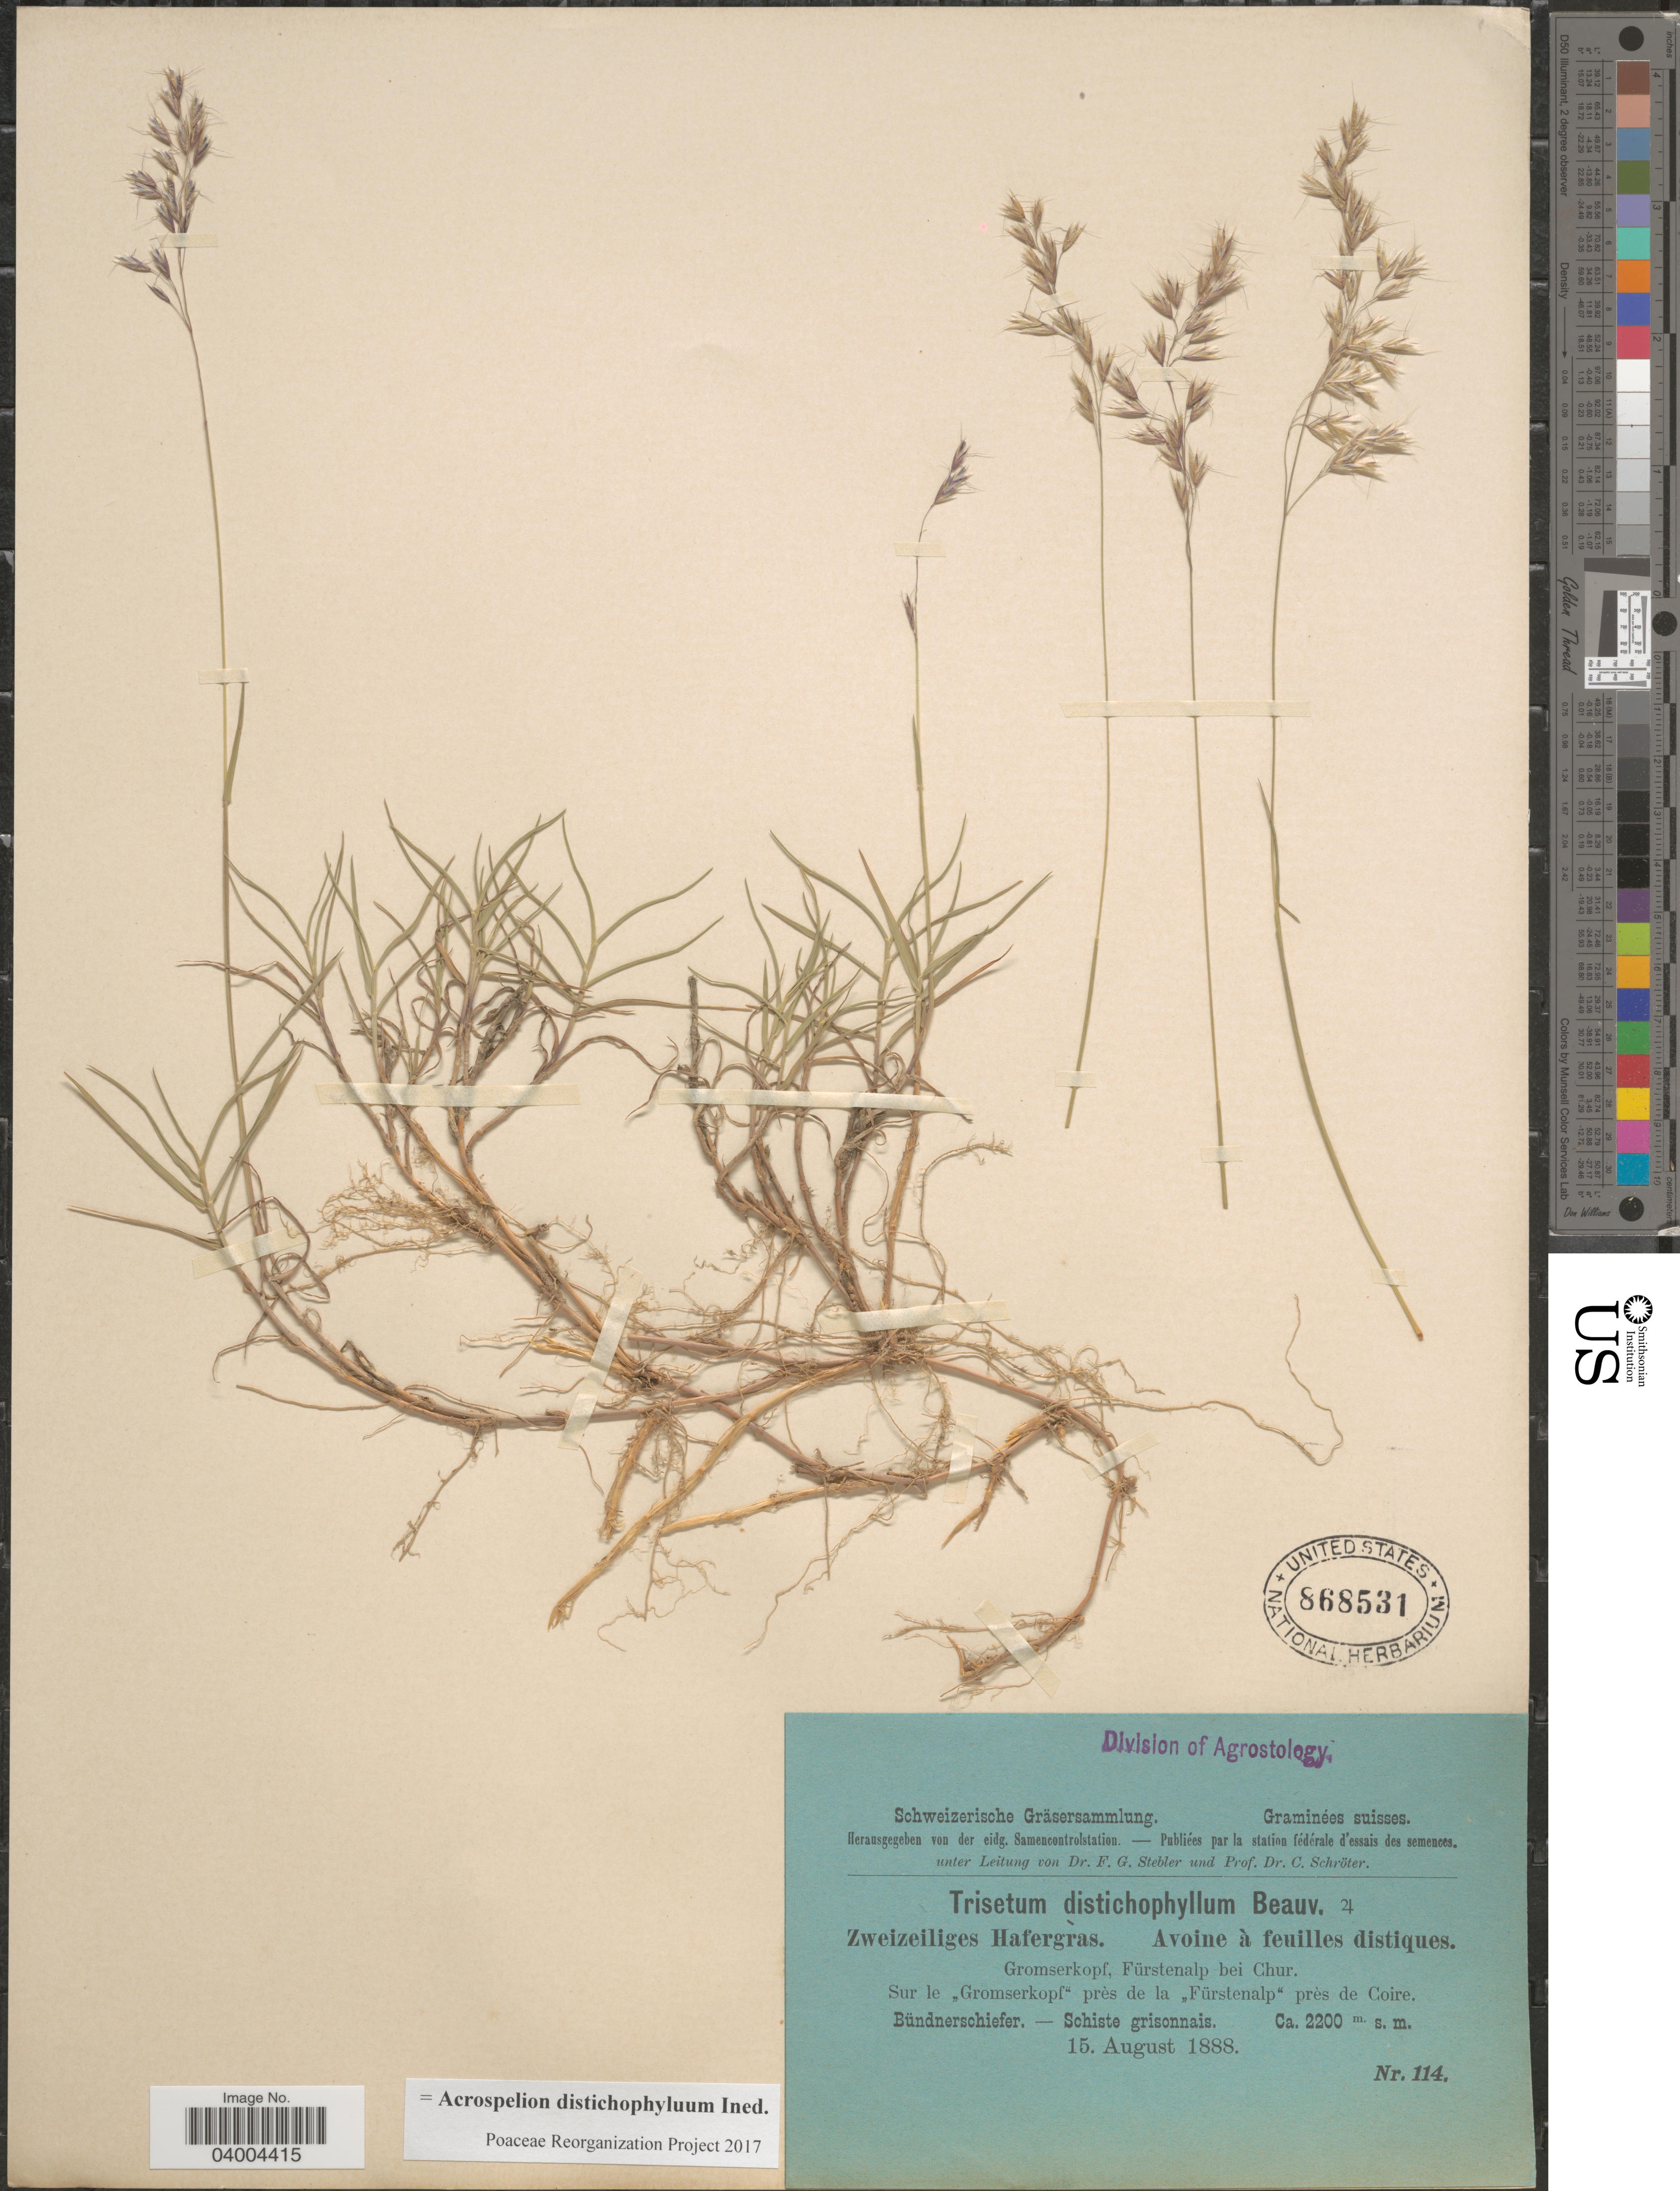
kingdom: Plantae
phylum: Tracheophyta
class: Liliopsida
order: Poales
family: Poaceae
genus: Acrospelion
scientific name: Acrospelion distichophyllum ined.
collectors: Stebler, F.G. & Schröter, C.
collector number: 114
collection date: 1888-08-15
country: Switzerland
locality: Graminées suisses. Gromserkopf, Fürstenalp bei Chur. Sur le "Gromserkopf" près de la "Fürstenalp" prés de Coire. Bündnerschiefer.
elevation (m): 2200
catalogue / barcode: US 868531